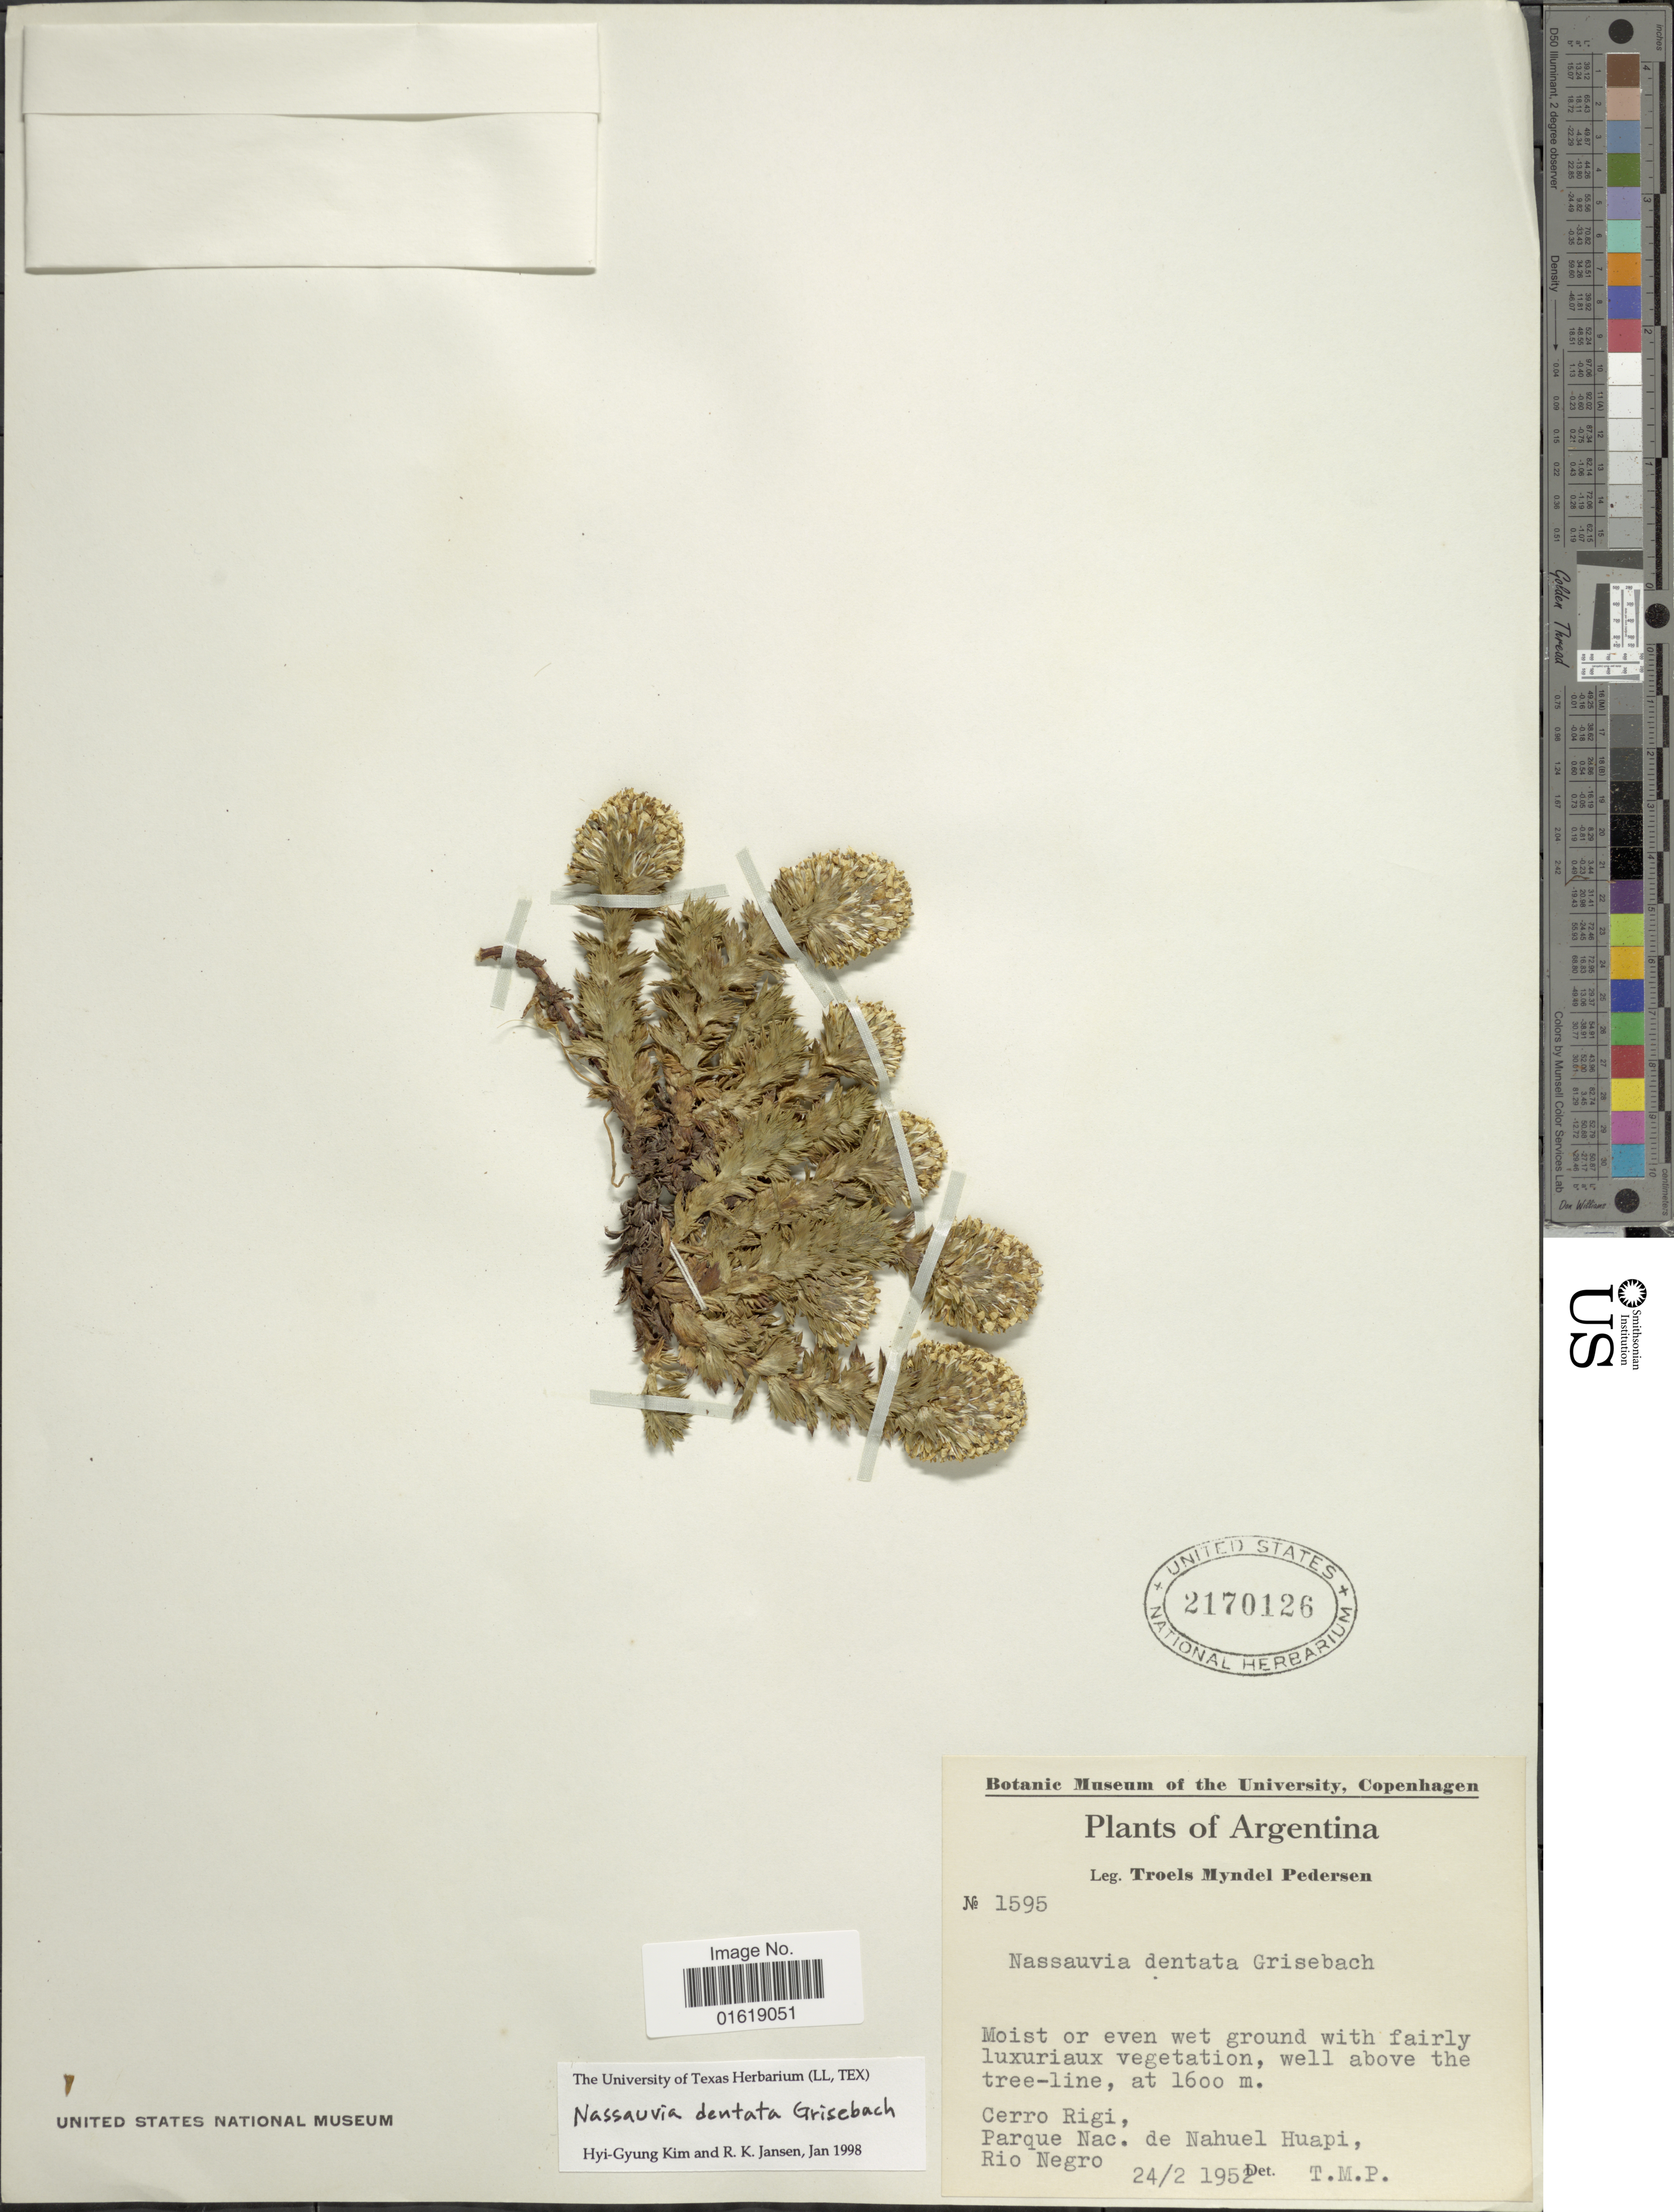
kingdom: Plantae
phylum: Tracheophyta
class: Magnoliopsida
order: Asterales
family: Asteraceae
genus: Nassauvia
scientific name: Nassauvia dentata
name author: Griseb.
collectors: T. Pederson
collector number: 1595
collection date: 1952-02-24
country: Argentina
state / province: Rio Negro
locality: Cerro Rigi, Parque Nac. de Nahuel Huapi, Rio Negro.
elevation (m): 1600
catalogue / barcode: US 2170126